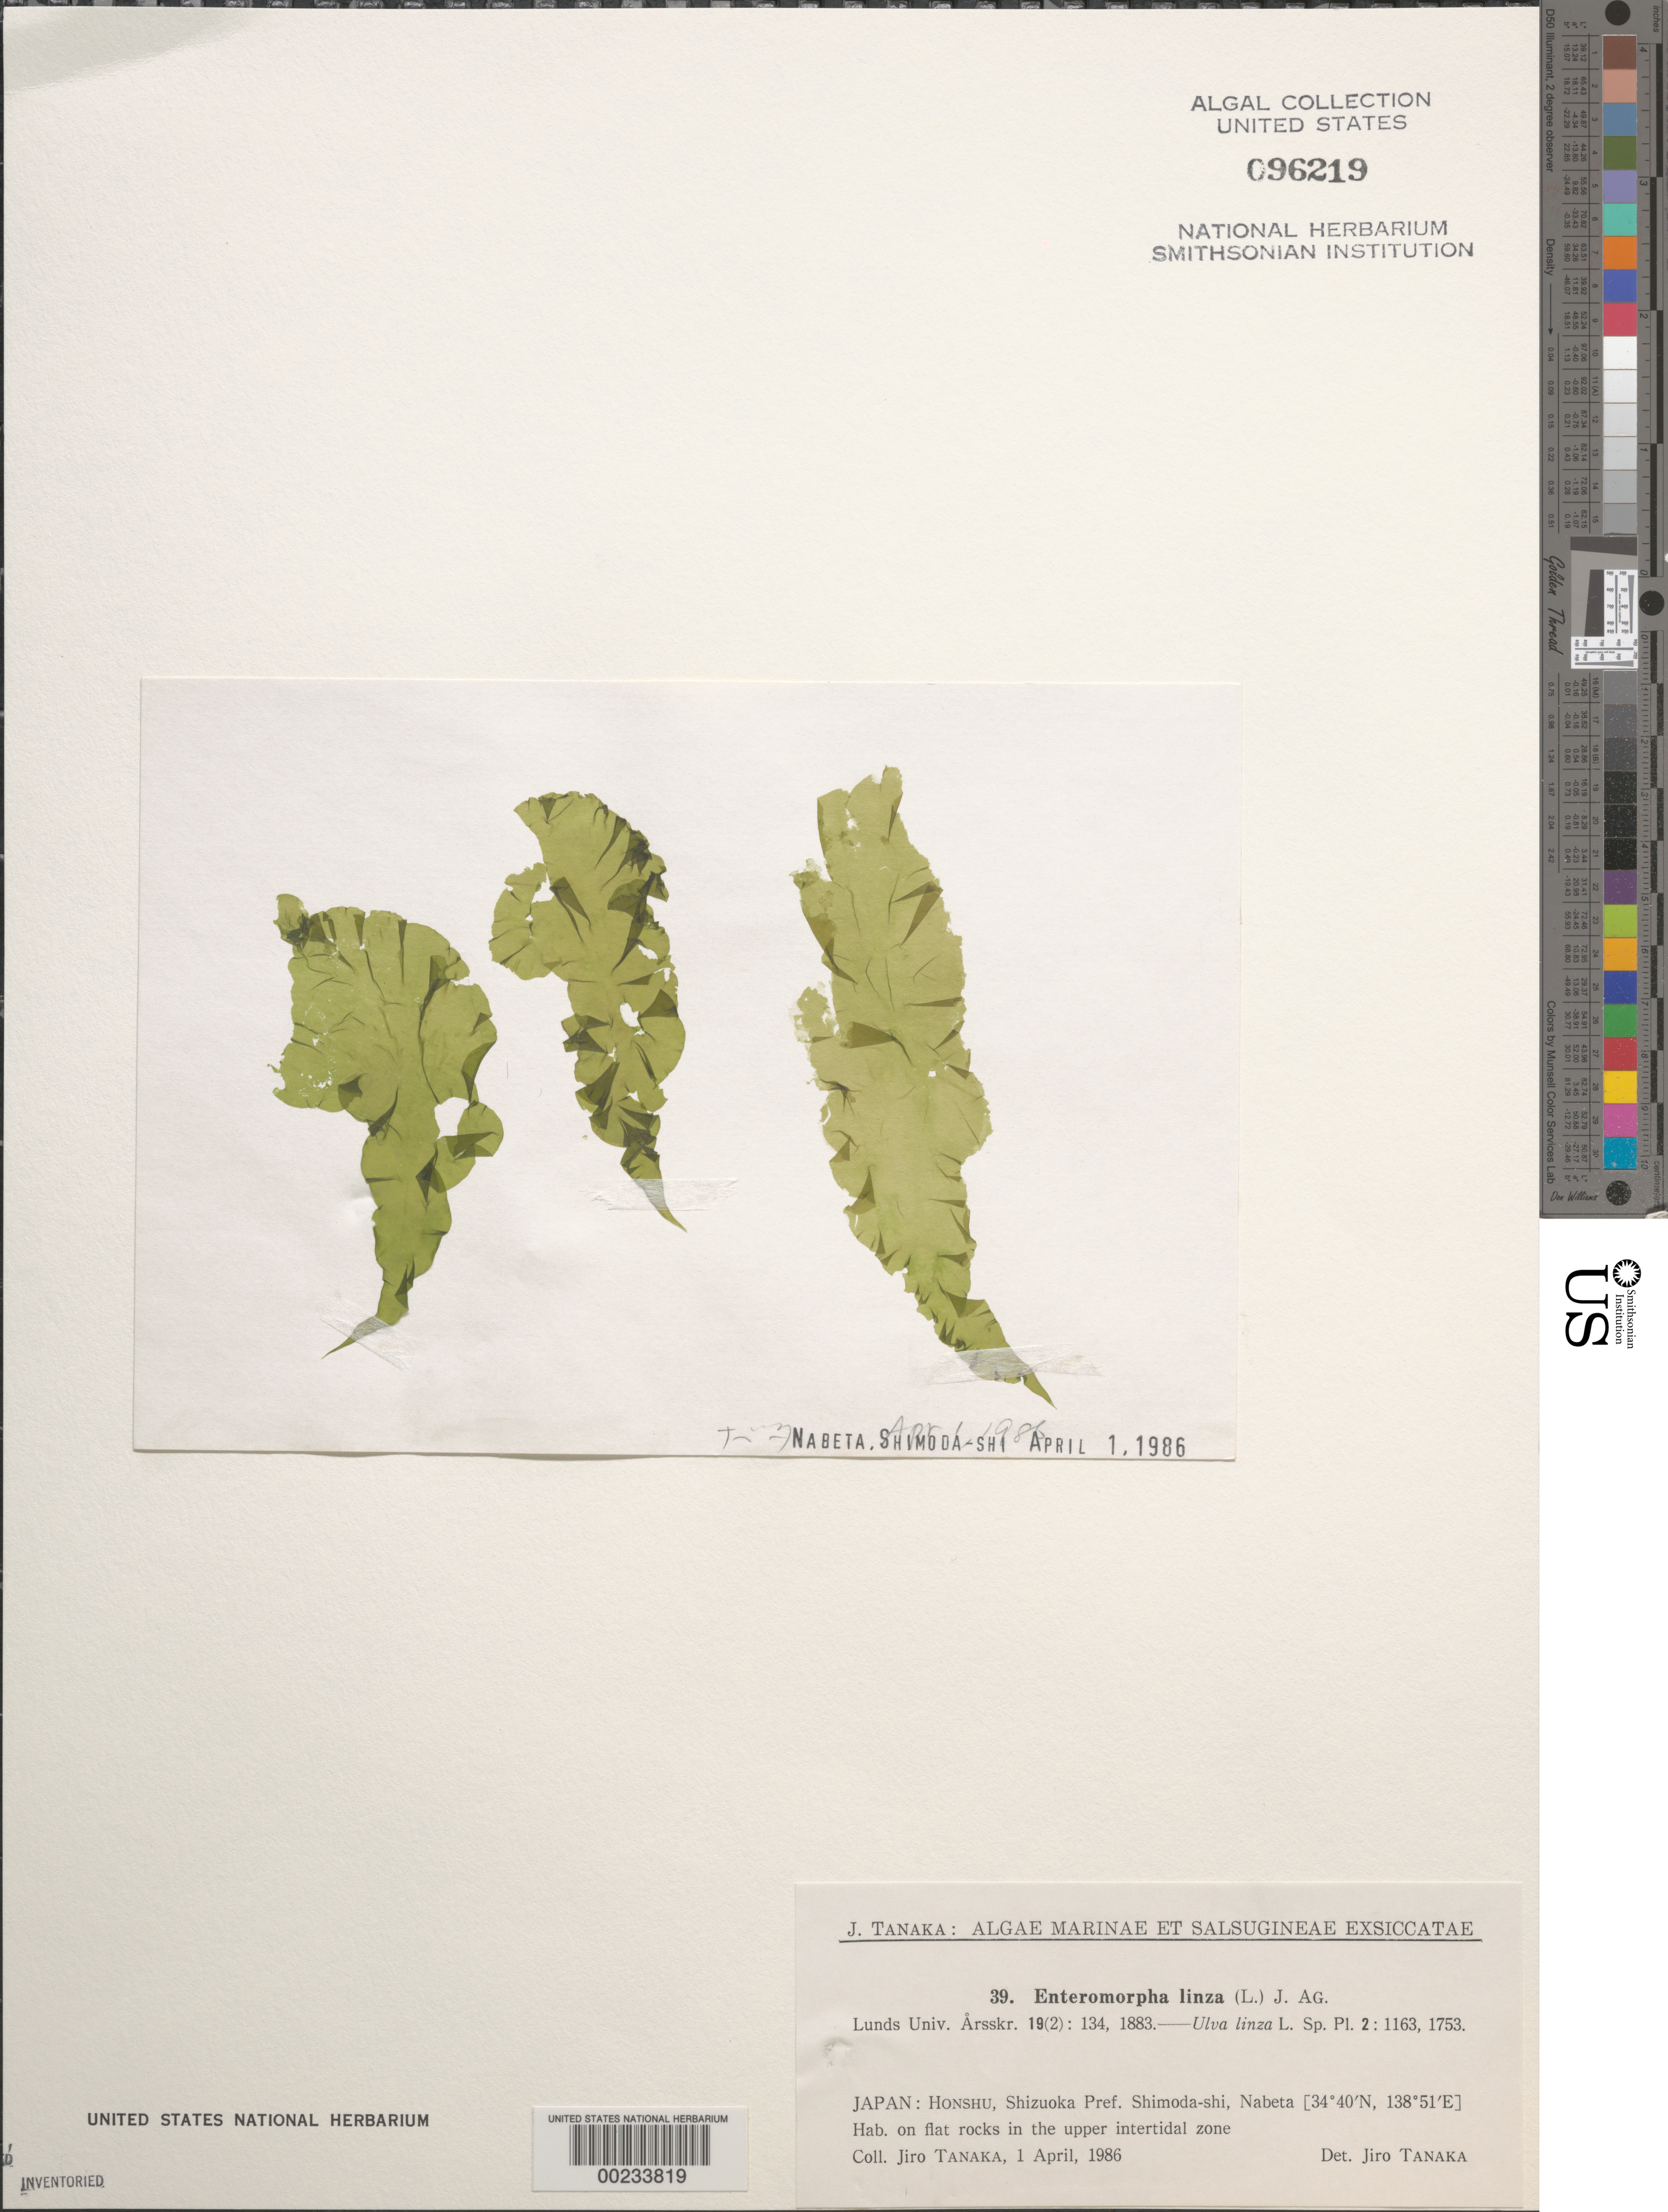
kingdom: Plantae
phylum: Chlorophyta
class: Ulvophyceae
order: Ulvales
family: Ulvaceae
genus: Ulva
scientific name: Ulva clathrata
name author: (Roth) C. Agardh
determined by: Algae name updating Project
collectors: J. Tanaka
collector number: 39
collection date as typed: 01 Apr 1986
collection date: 1986-04-01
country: Japan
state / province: Sizuoka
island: Honshu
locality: Nabeta, Shimoda-shi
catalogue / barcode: US 96219